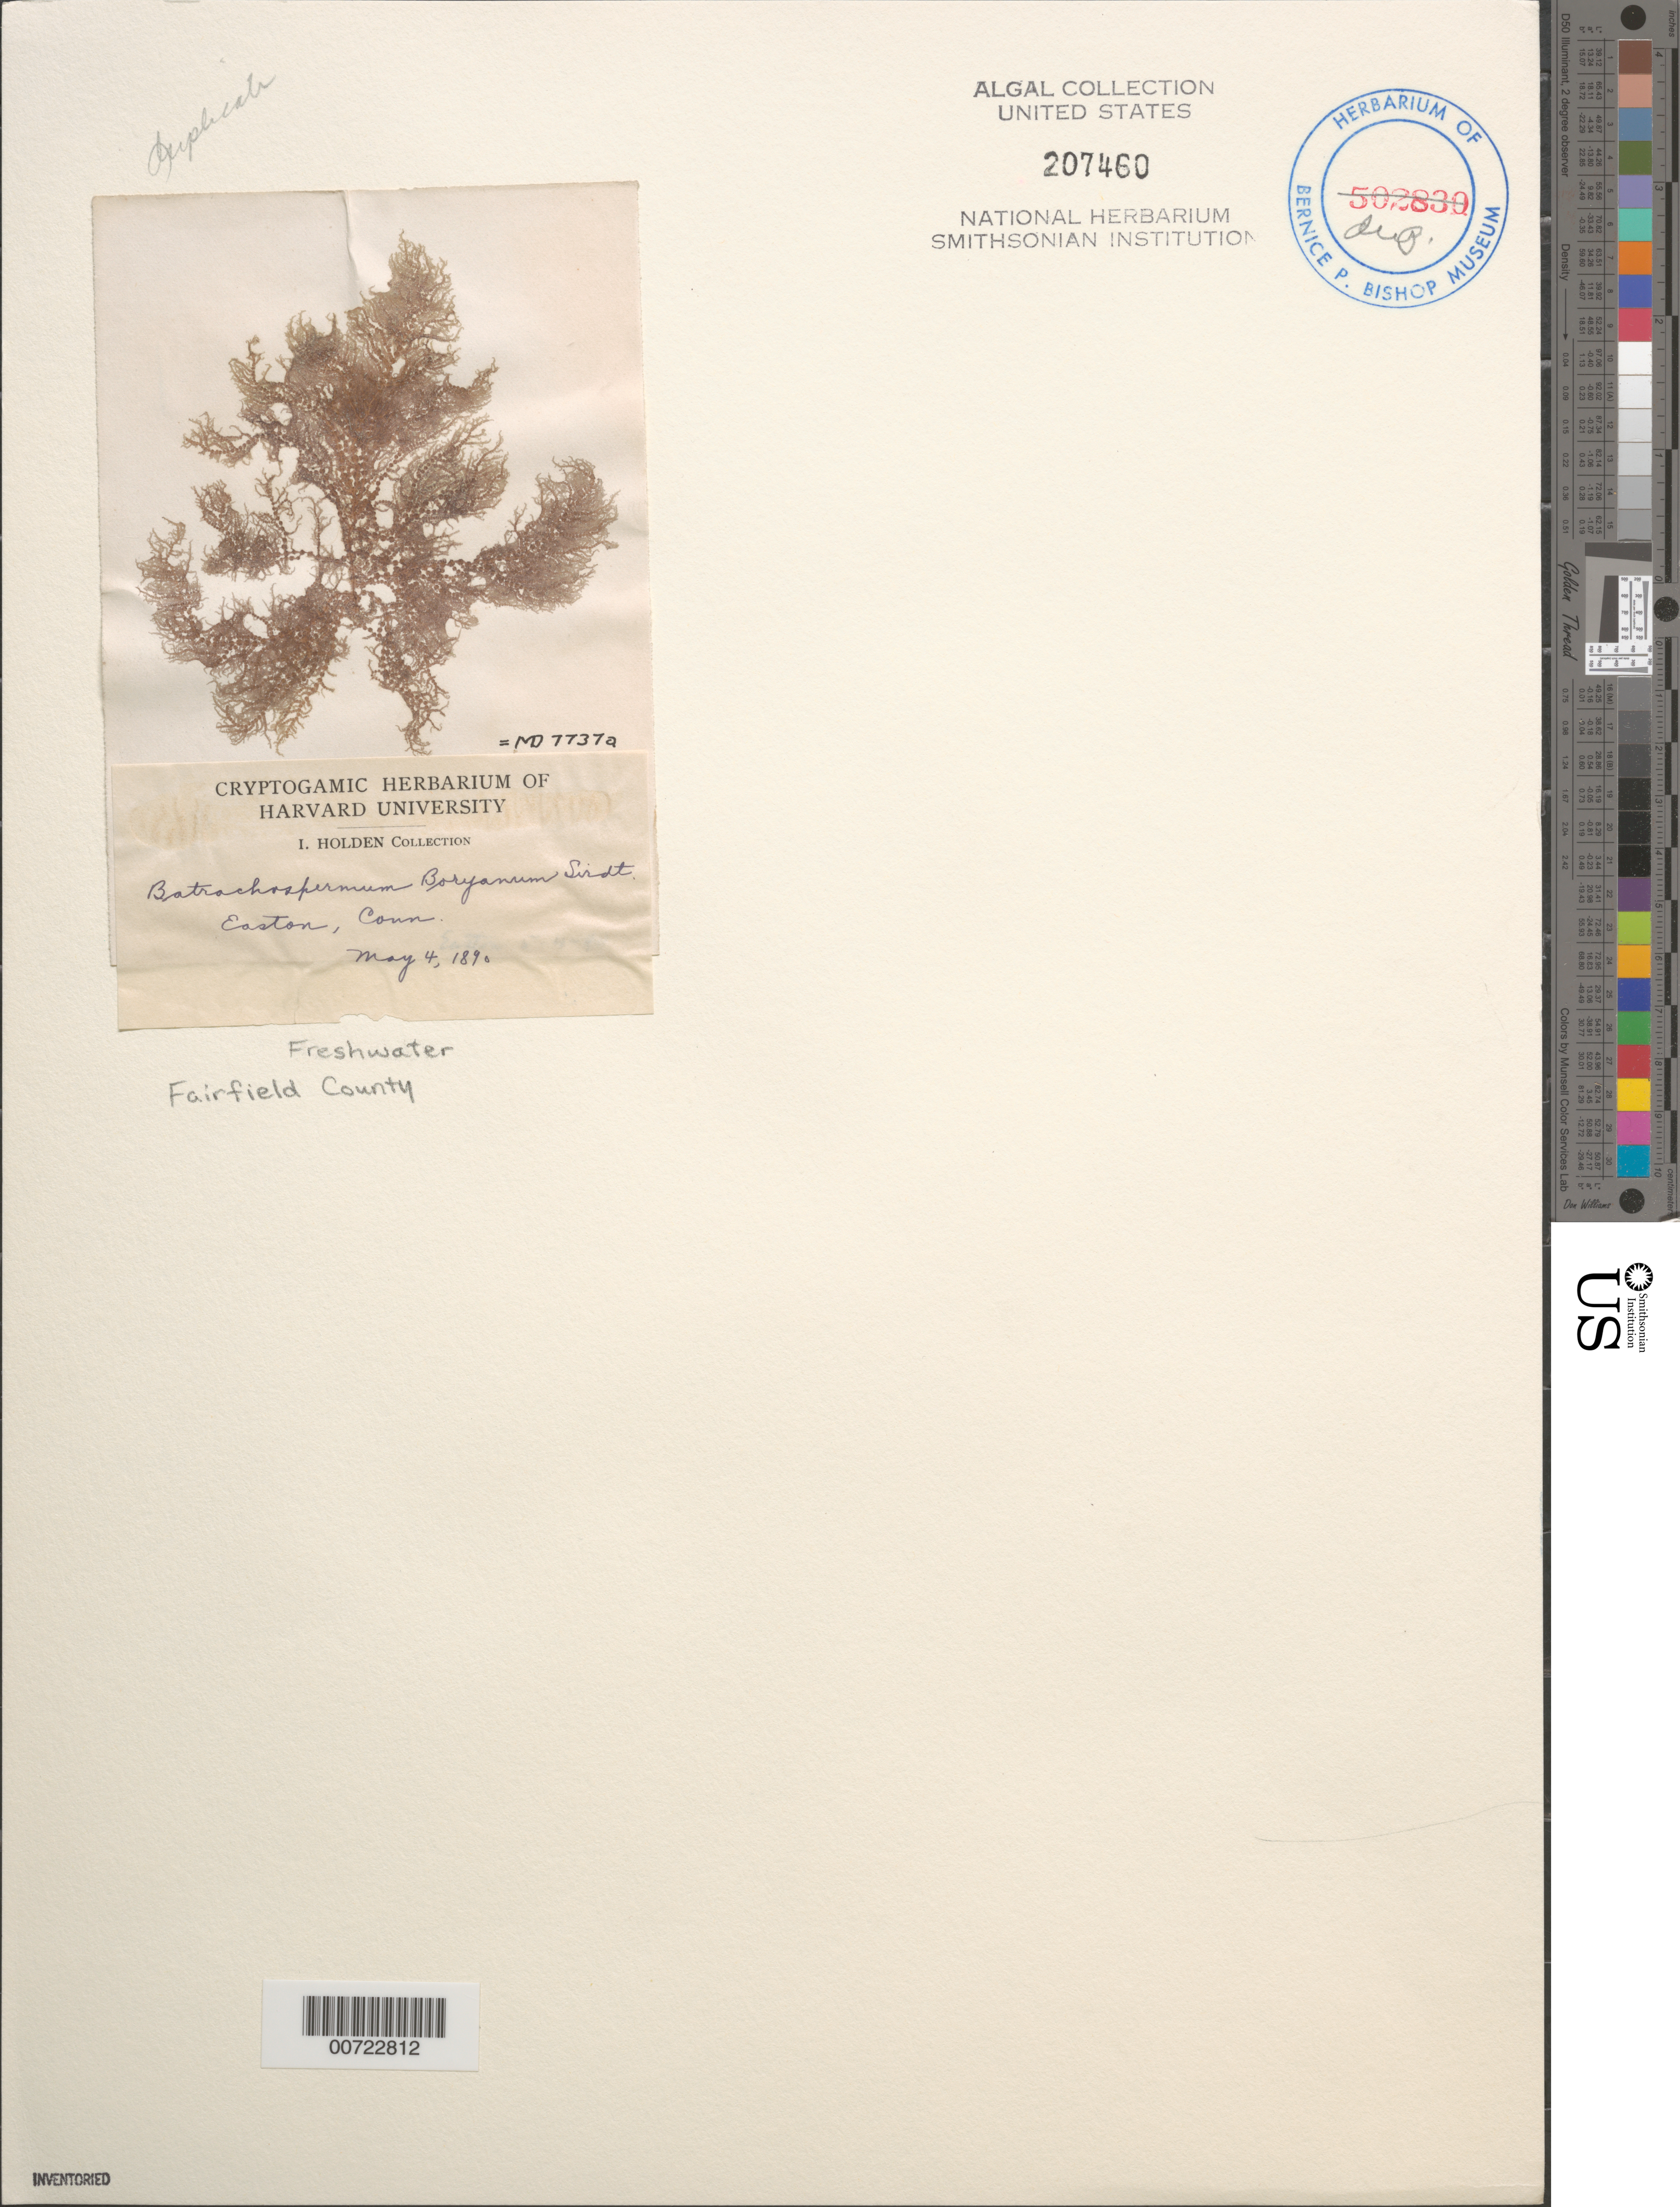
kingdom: Plantae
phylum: Rhodophyta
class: Florideophyceae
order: Batrachospermales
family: Batrachospermaceae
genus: Sheathia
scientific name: Sheathia boryana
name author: (Sirodot) Salomaki & M.L. Vis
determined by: Algae name updating Project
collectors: I. Holden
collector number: MSD 7737A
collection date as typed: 04 May 1890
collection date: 1890-05-04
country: United States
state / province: Connecticut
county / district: Fairfield County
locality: Easton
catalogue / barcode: US 207460